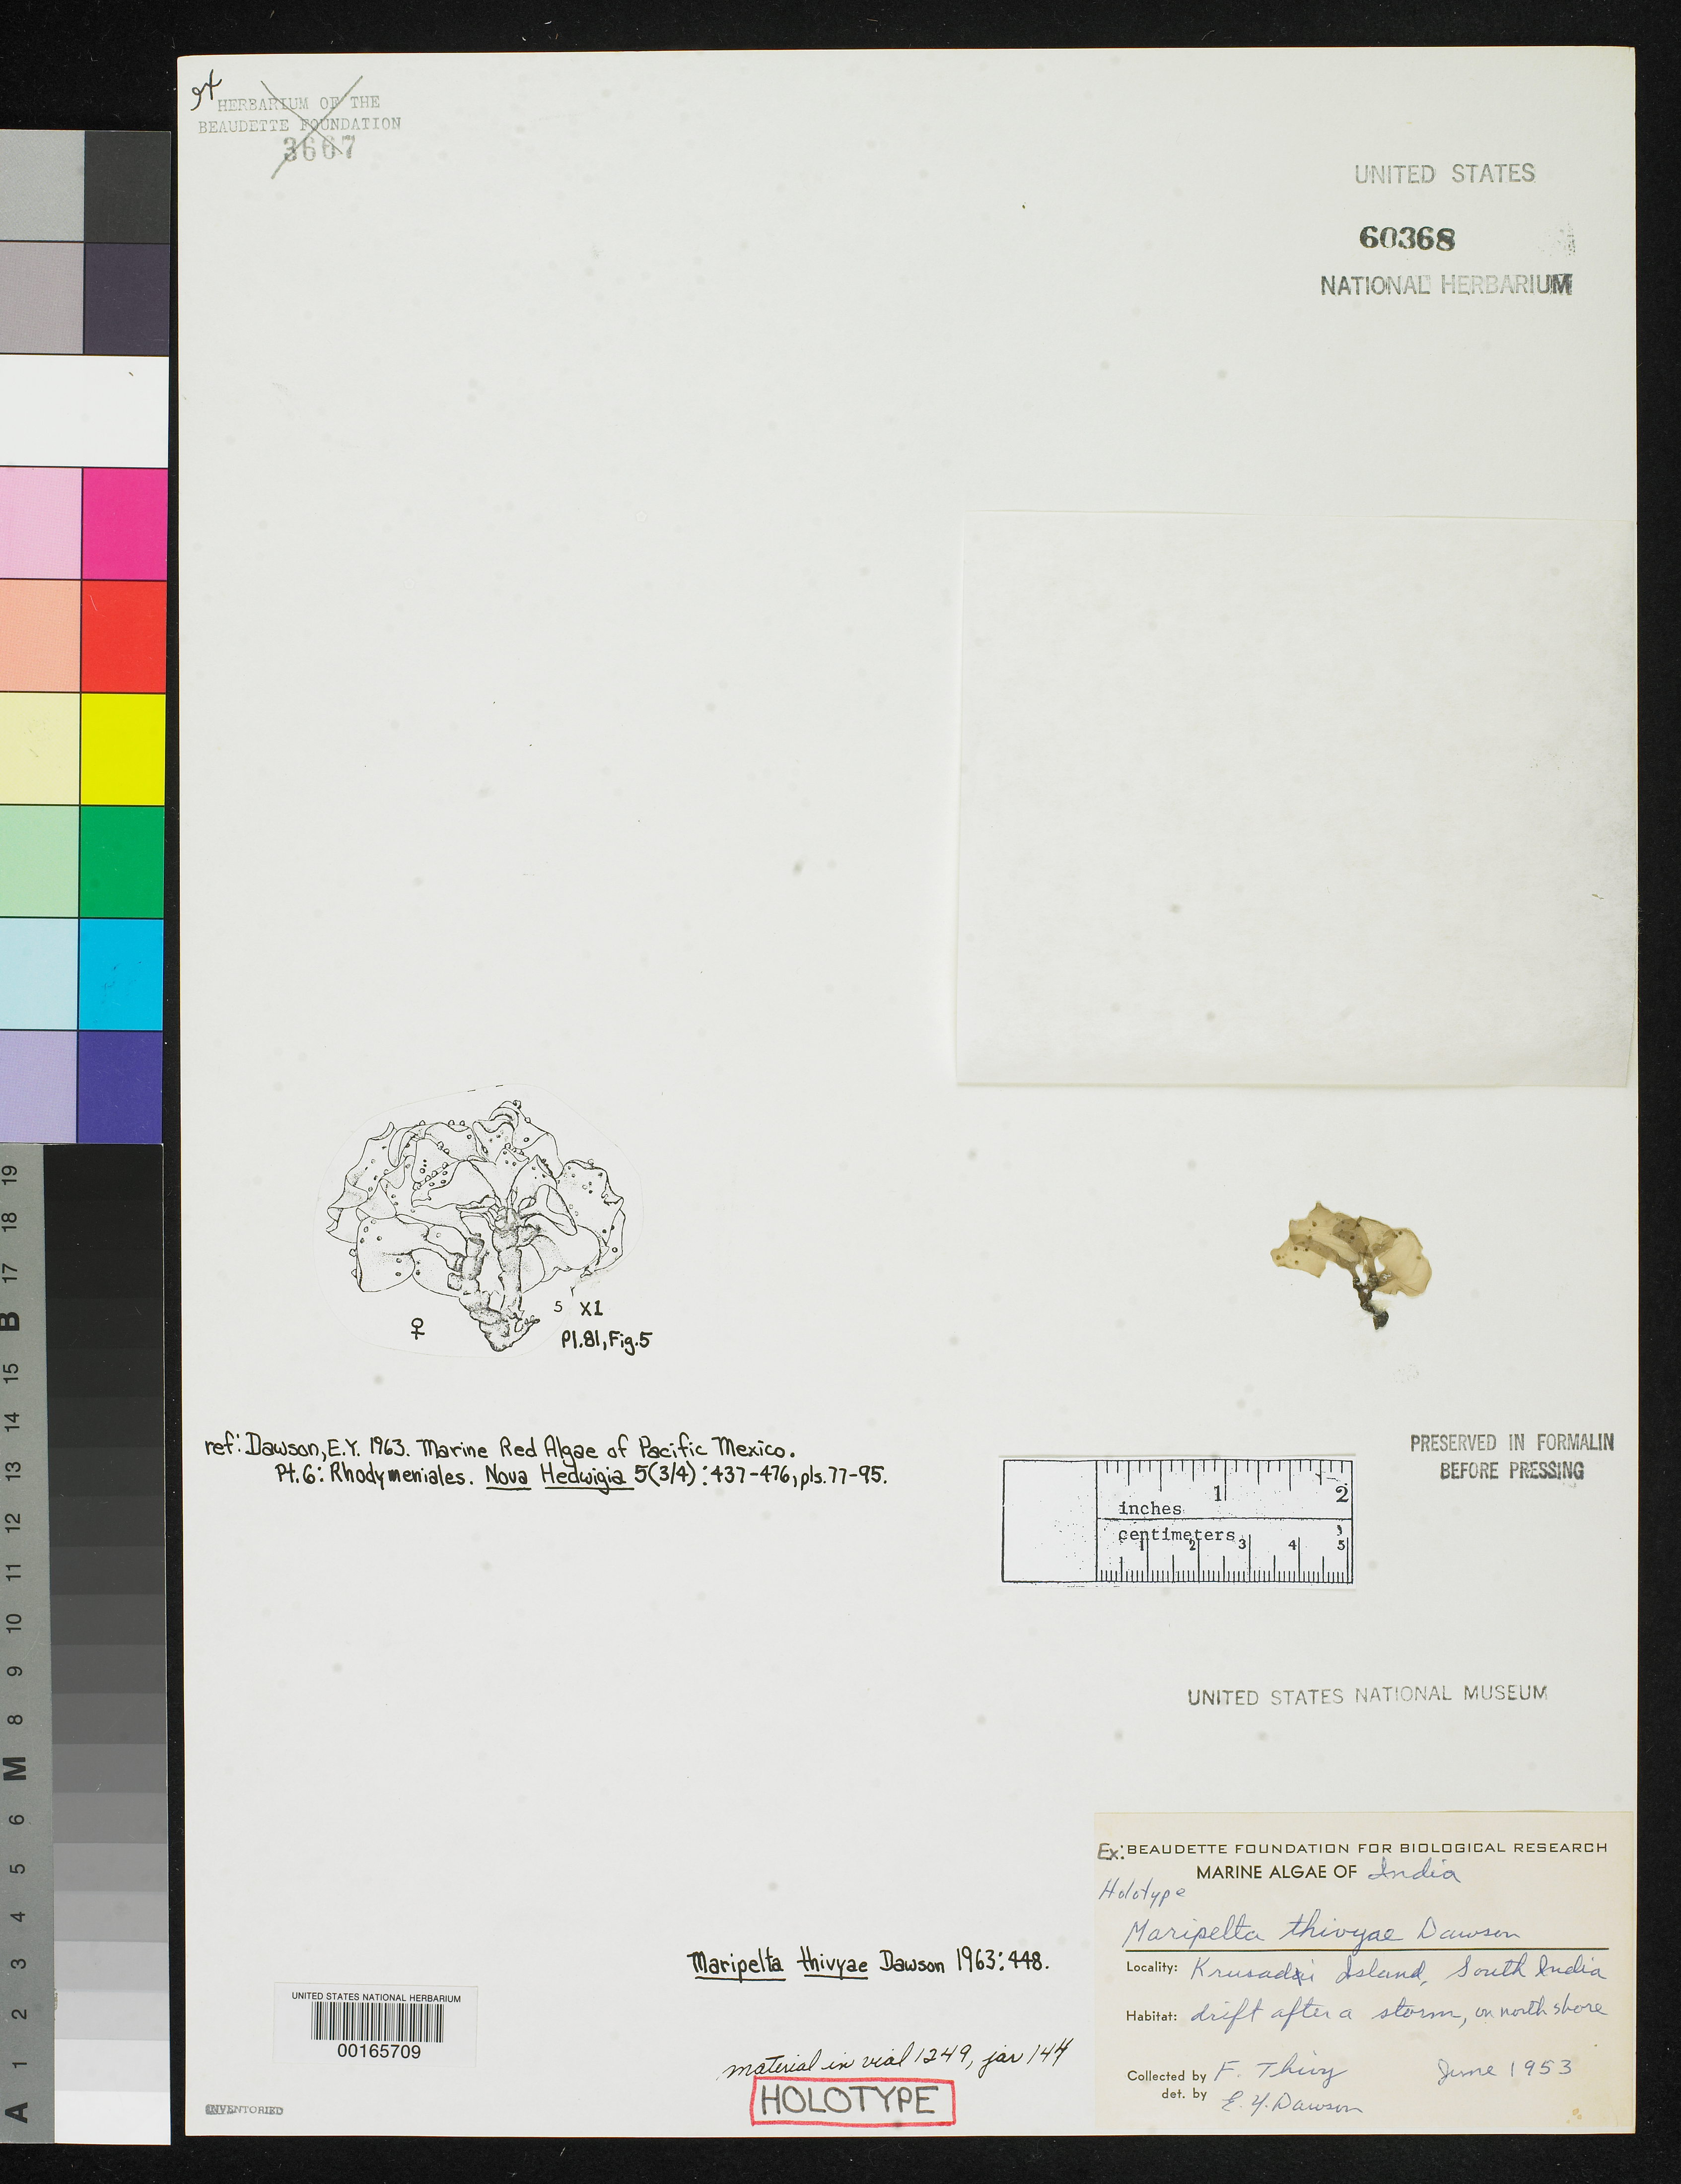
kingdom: Plantae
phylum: Rhodophyta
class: Florideophyceae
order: Rhodymeniales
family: Rhodymeniaceae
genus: Maripelta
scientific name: Maripelta thivyae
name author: E.Y. Dawson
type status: Holotype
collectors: F. Thivy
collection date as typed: Jun 1953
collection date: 1953-06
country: India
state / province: Tamil Nadu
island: Krusadi Island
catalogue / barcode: US 60368